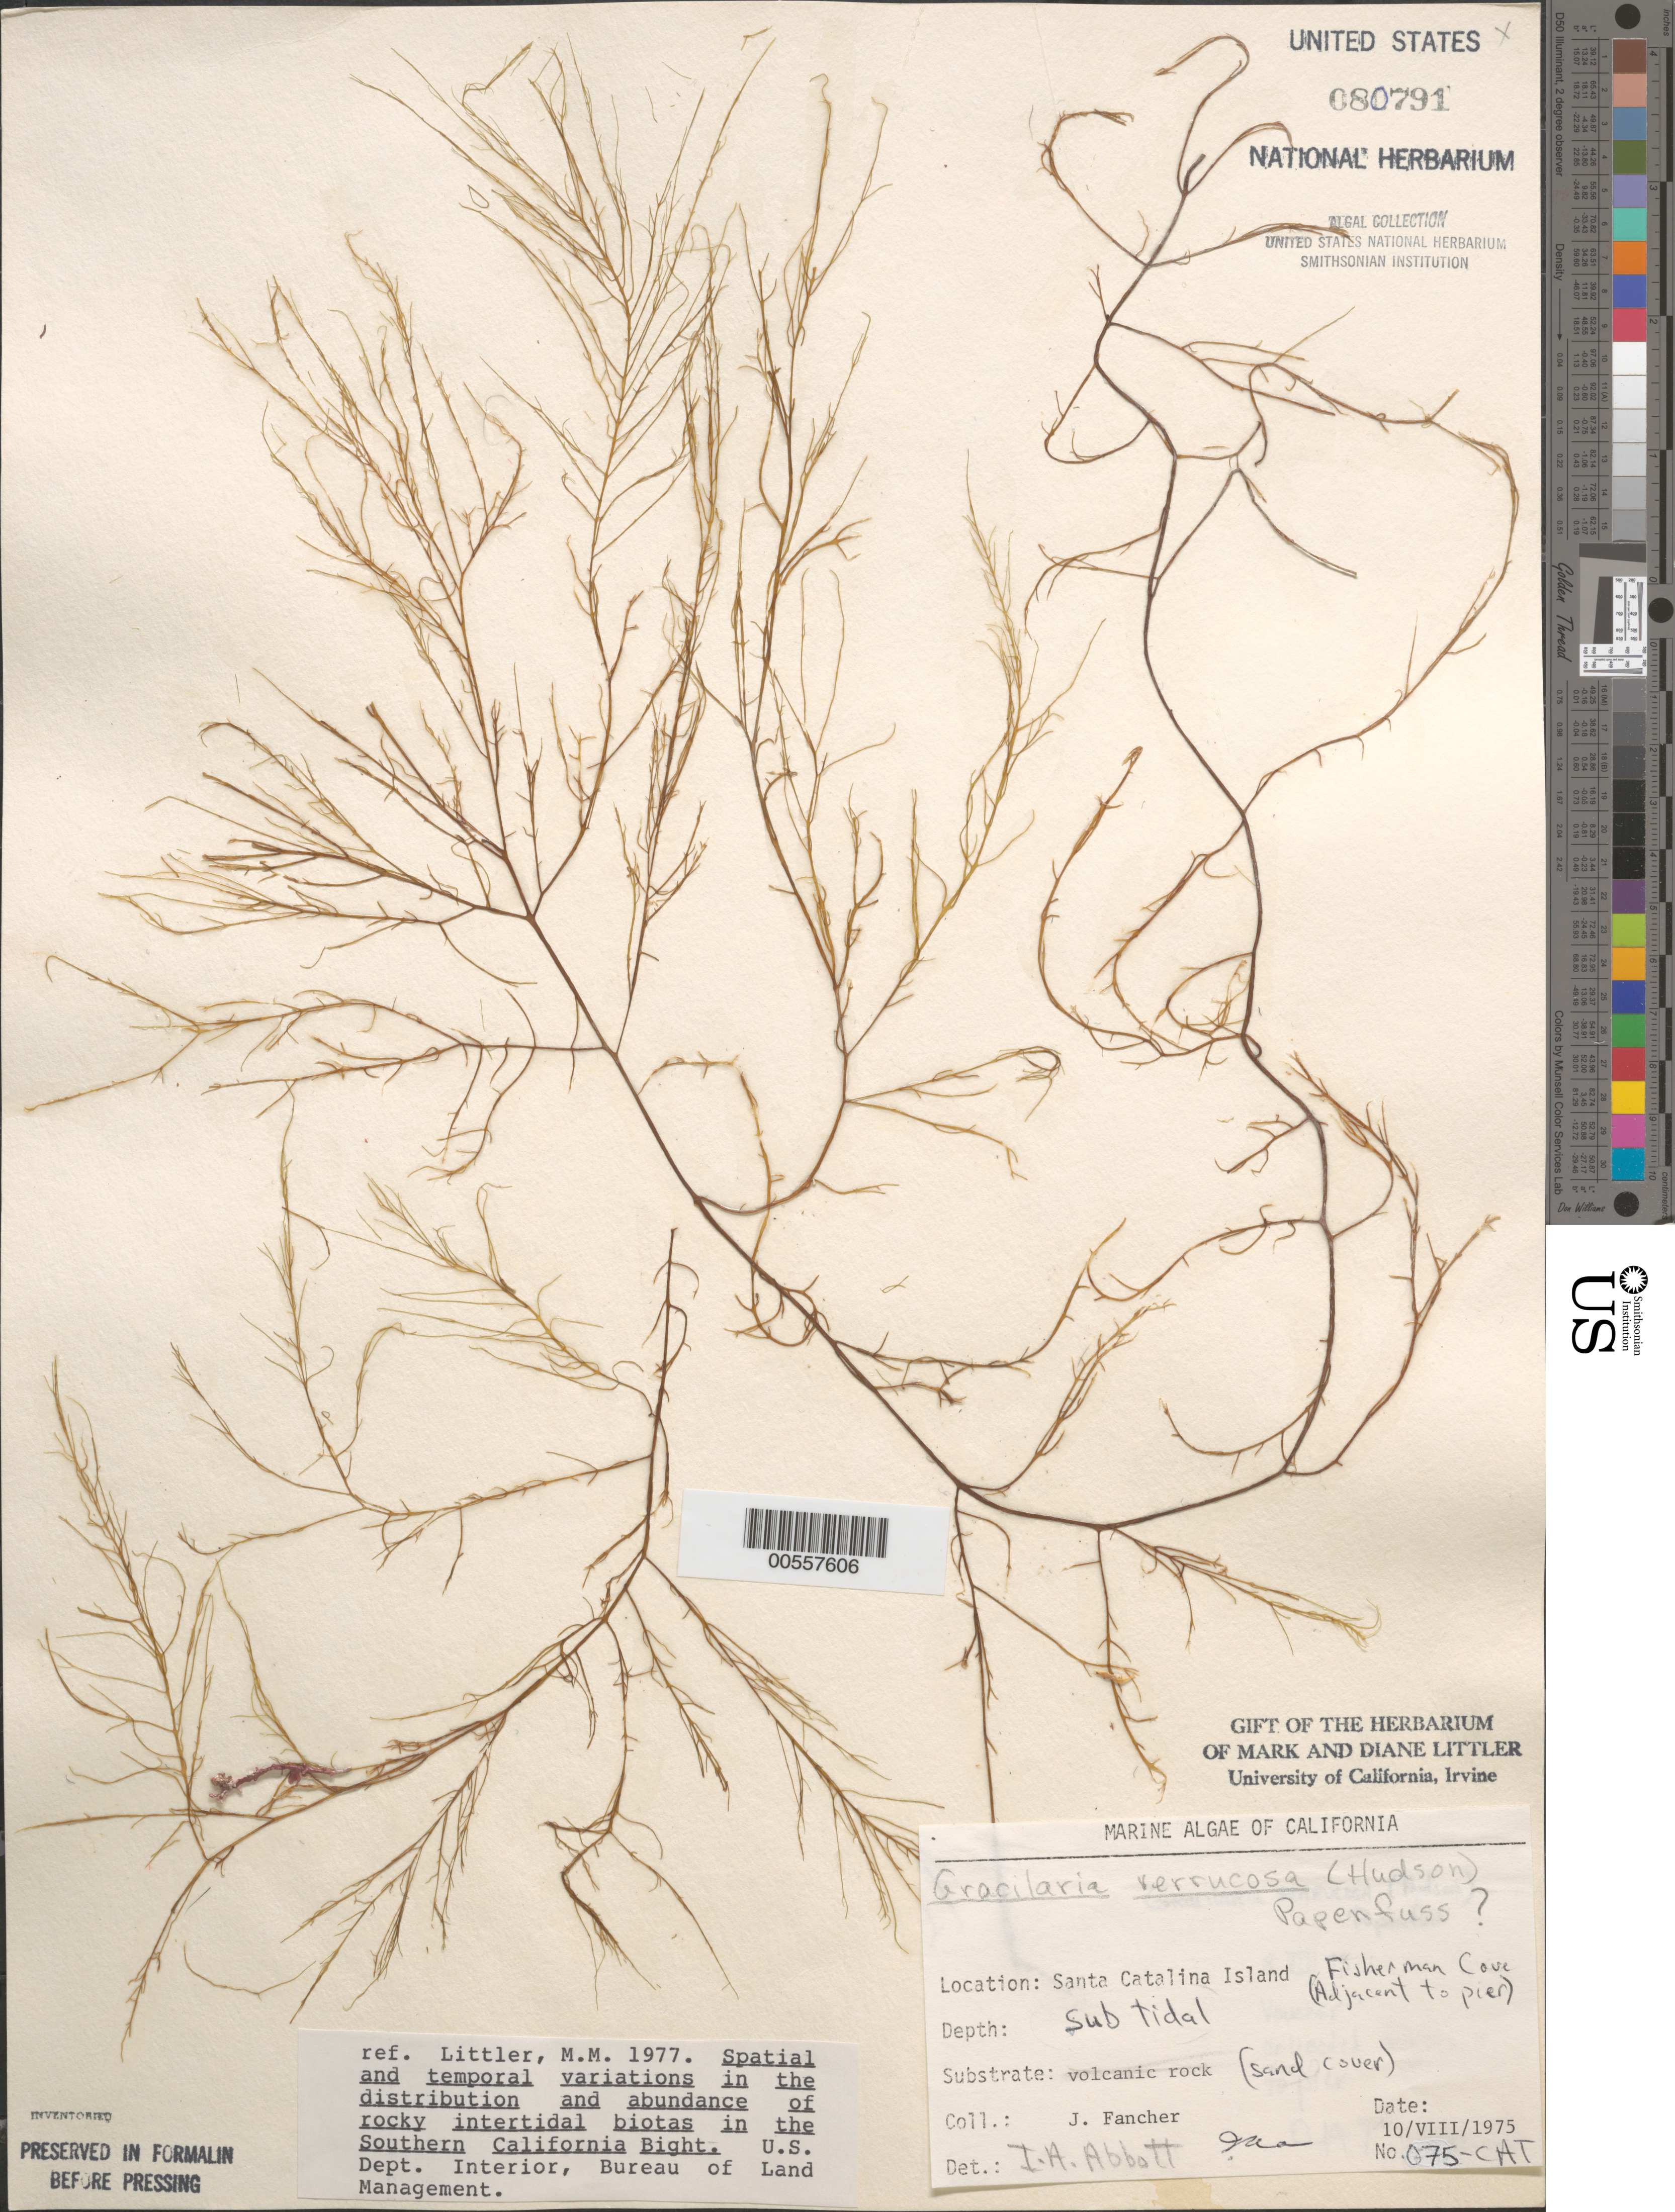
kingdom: Plantae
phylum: Rhodophyta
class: Florideophyceae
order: Gracilariales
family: Gracilariaceae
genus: Gracilariopsis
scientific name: Gracilariopsis longissima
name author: (S.G. Gmel.) Steentoft et al.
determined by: Algae name updating Project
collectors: J. Fancher, W. Fitt, S. N. Murray, P. J. Trabue & K. Yoshihara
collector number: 075-cat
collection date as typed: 10 Aug 1975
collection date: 1975-08-10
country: United States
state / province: California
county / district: Los Angeles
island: Santa Catalina Island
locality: Fishermen Cove, North Point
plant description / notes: BLM-SOCALBIGHT Rocky Intertidal Survey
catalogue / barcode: US 80791